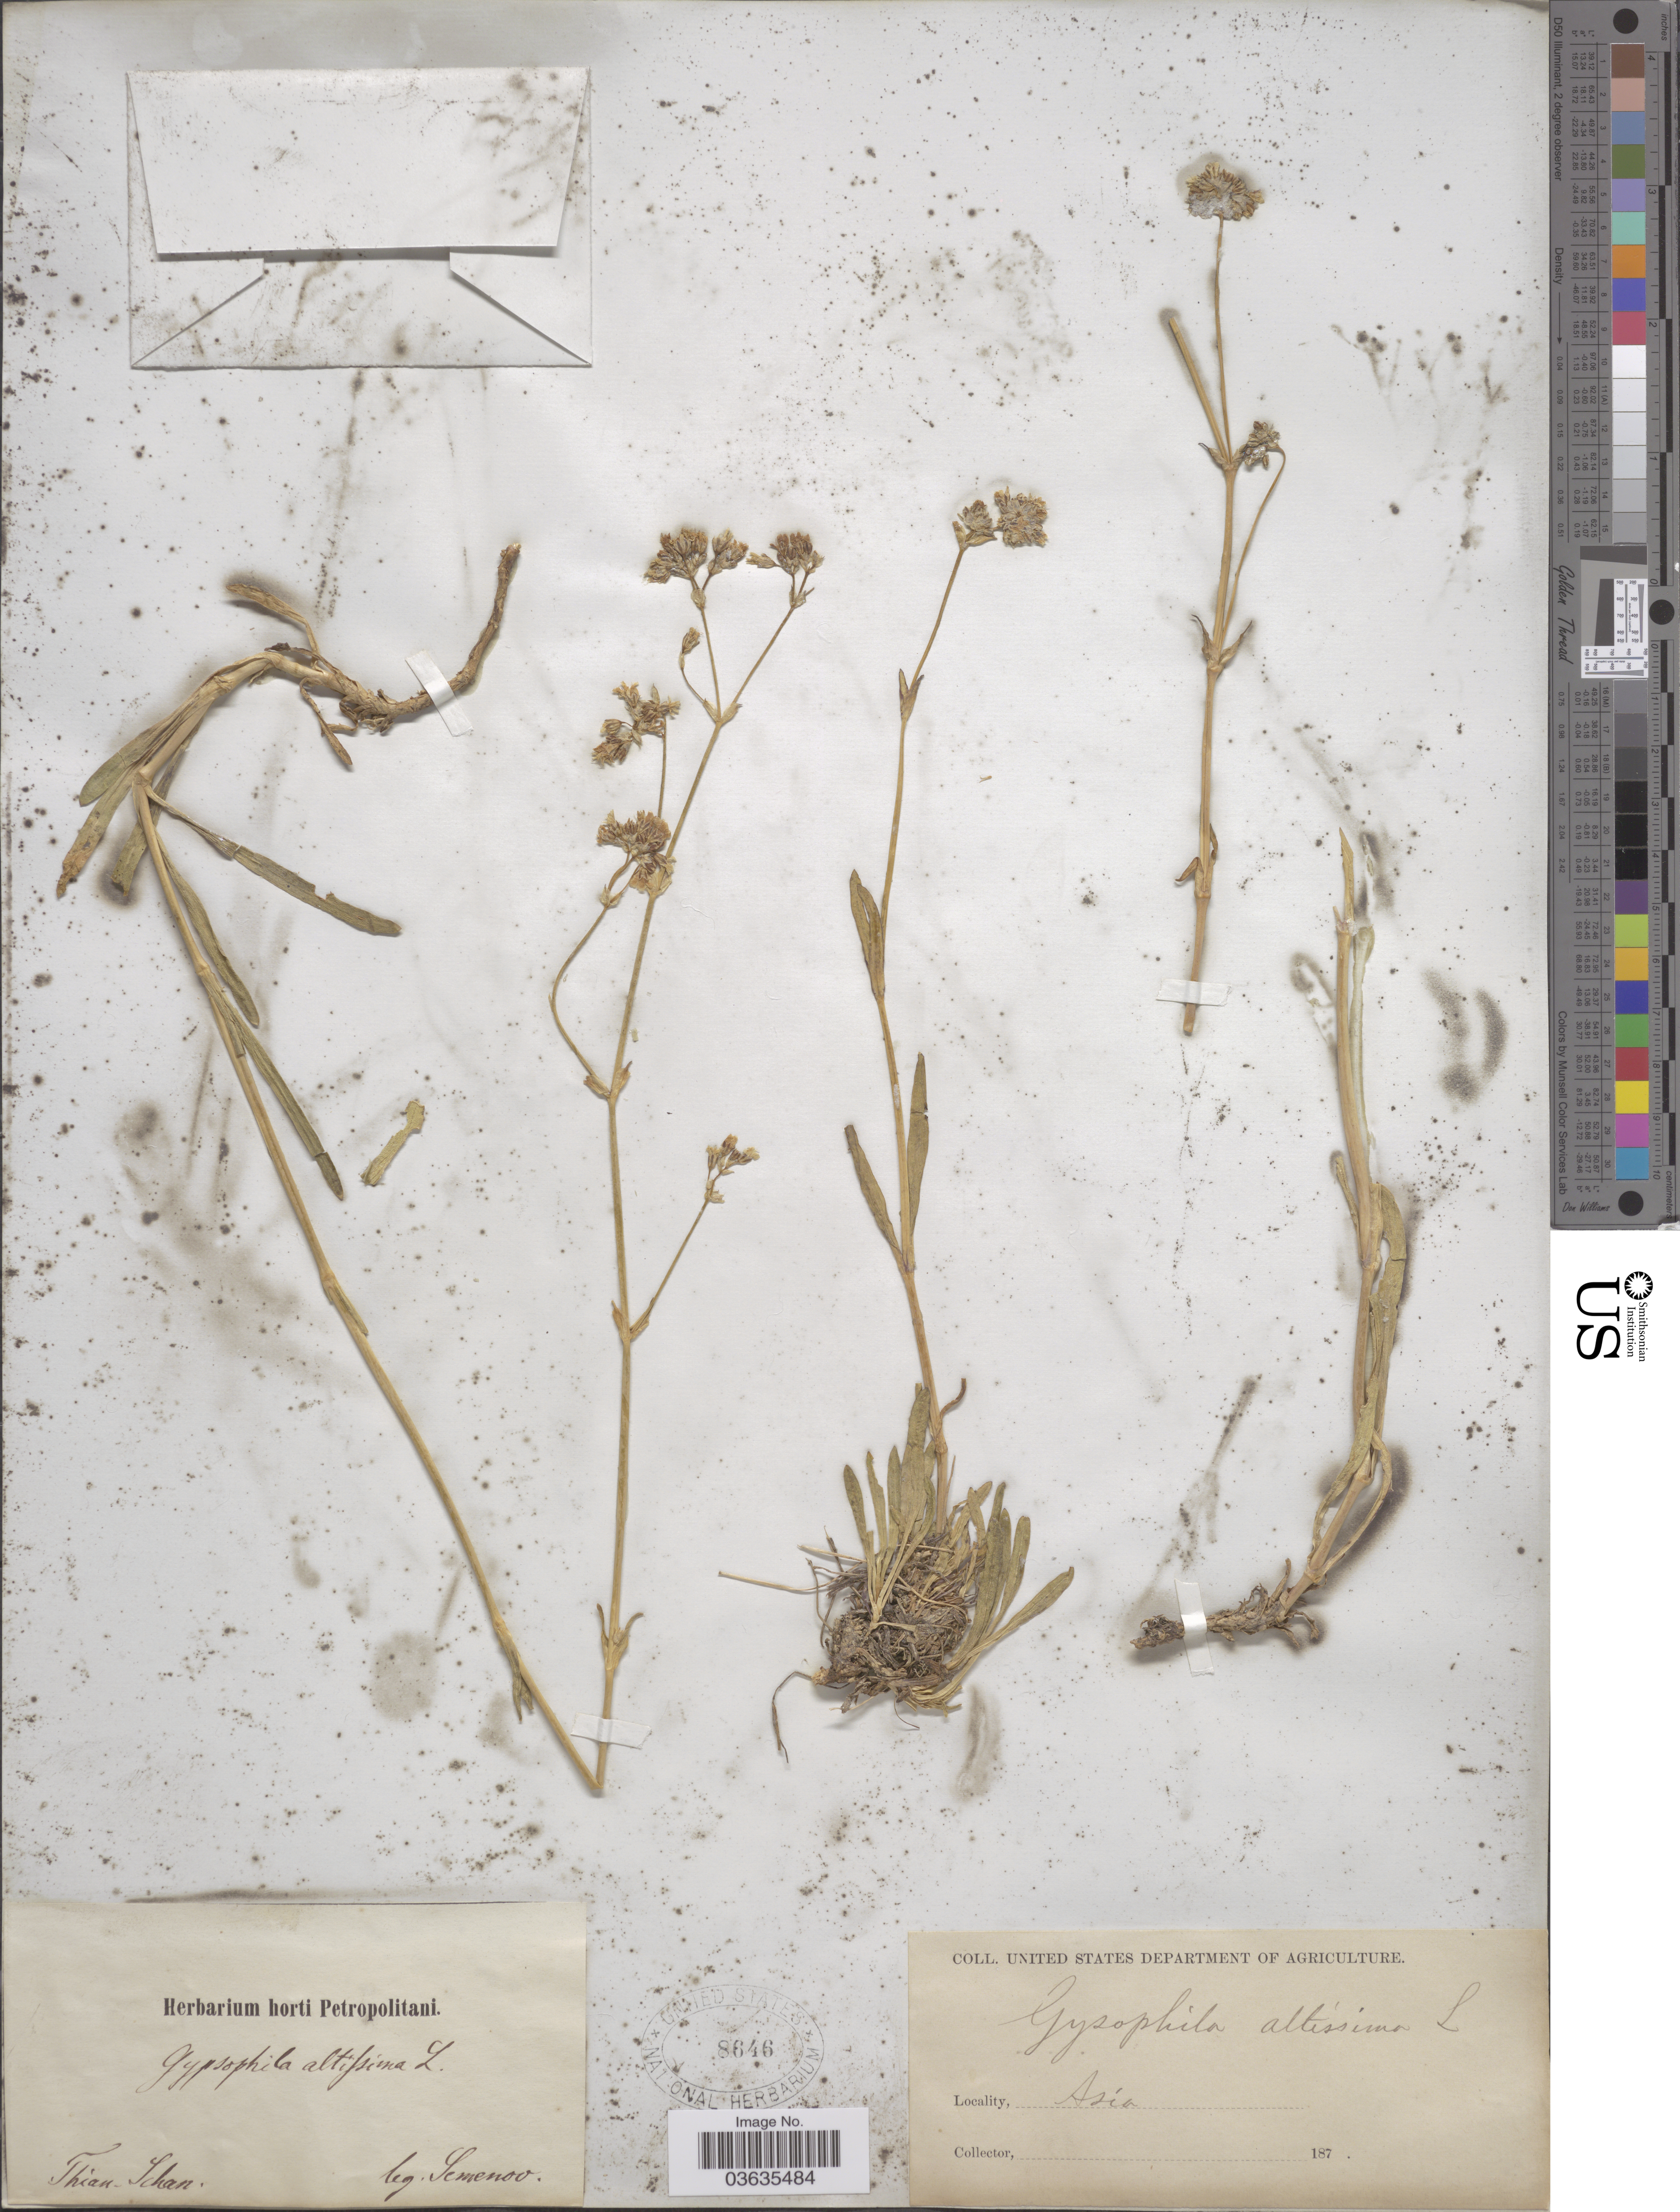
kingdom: Plantae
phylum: Tracheophyta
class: Magnoliopsida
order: Caryophyllales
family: Caryophyllaceae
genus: Gypsophila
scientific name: Gypsophila altissima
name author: L.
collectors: -- Semenov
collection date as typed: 187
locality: Asia. Thian-Schan.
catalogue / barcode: US 8646